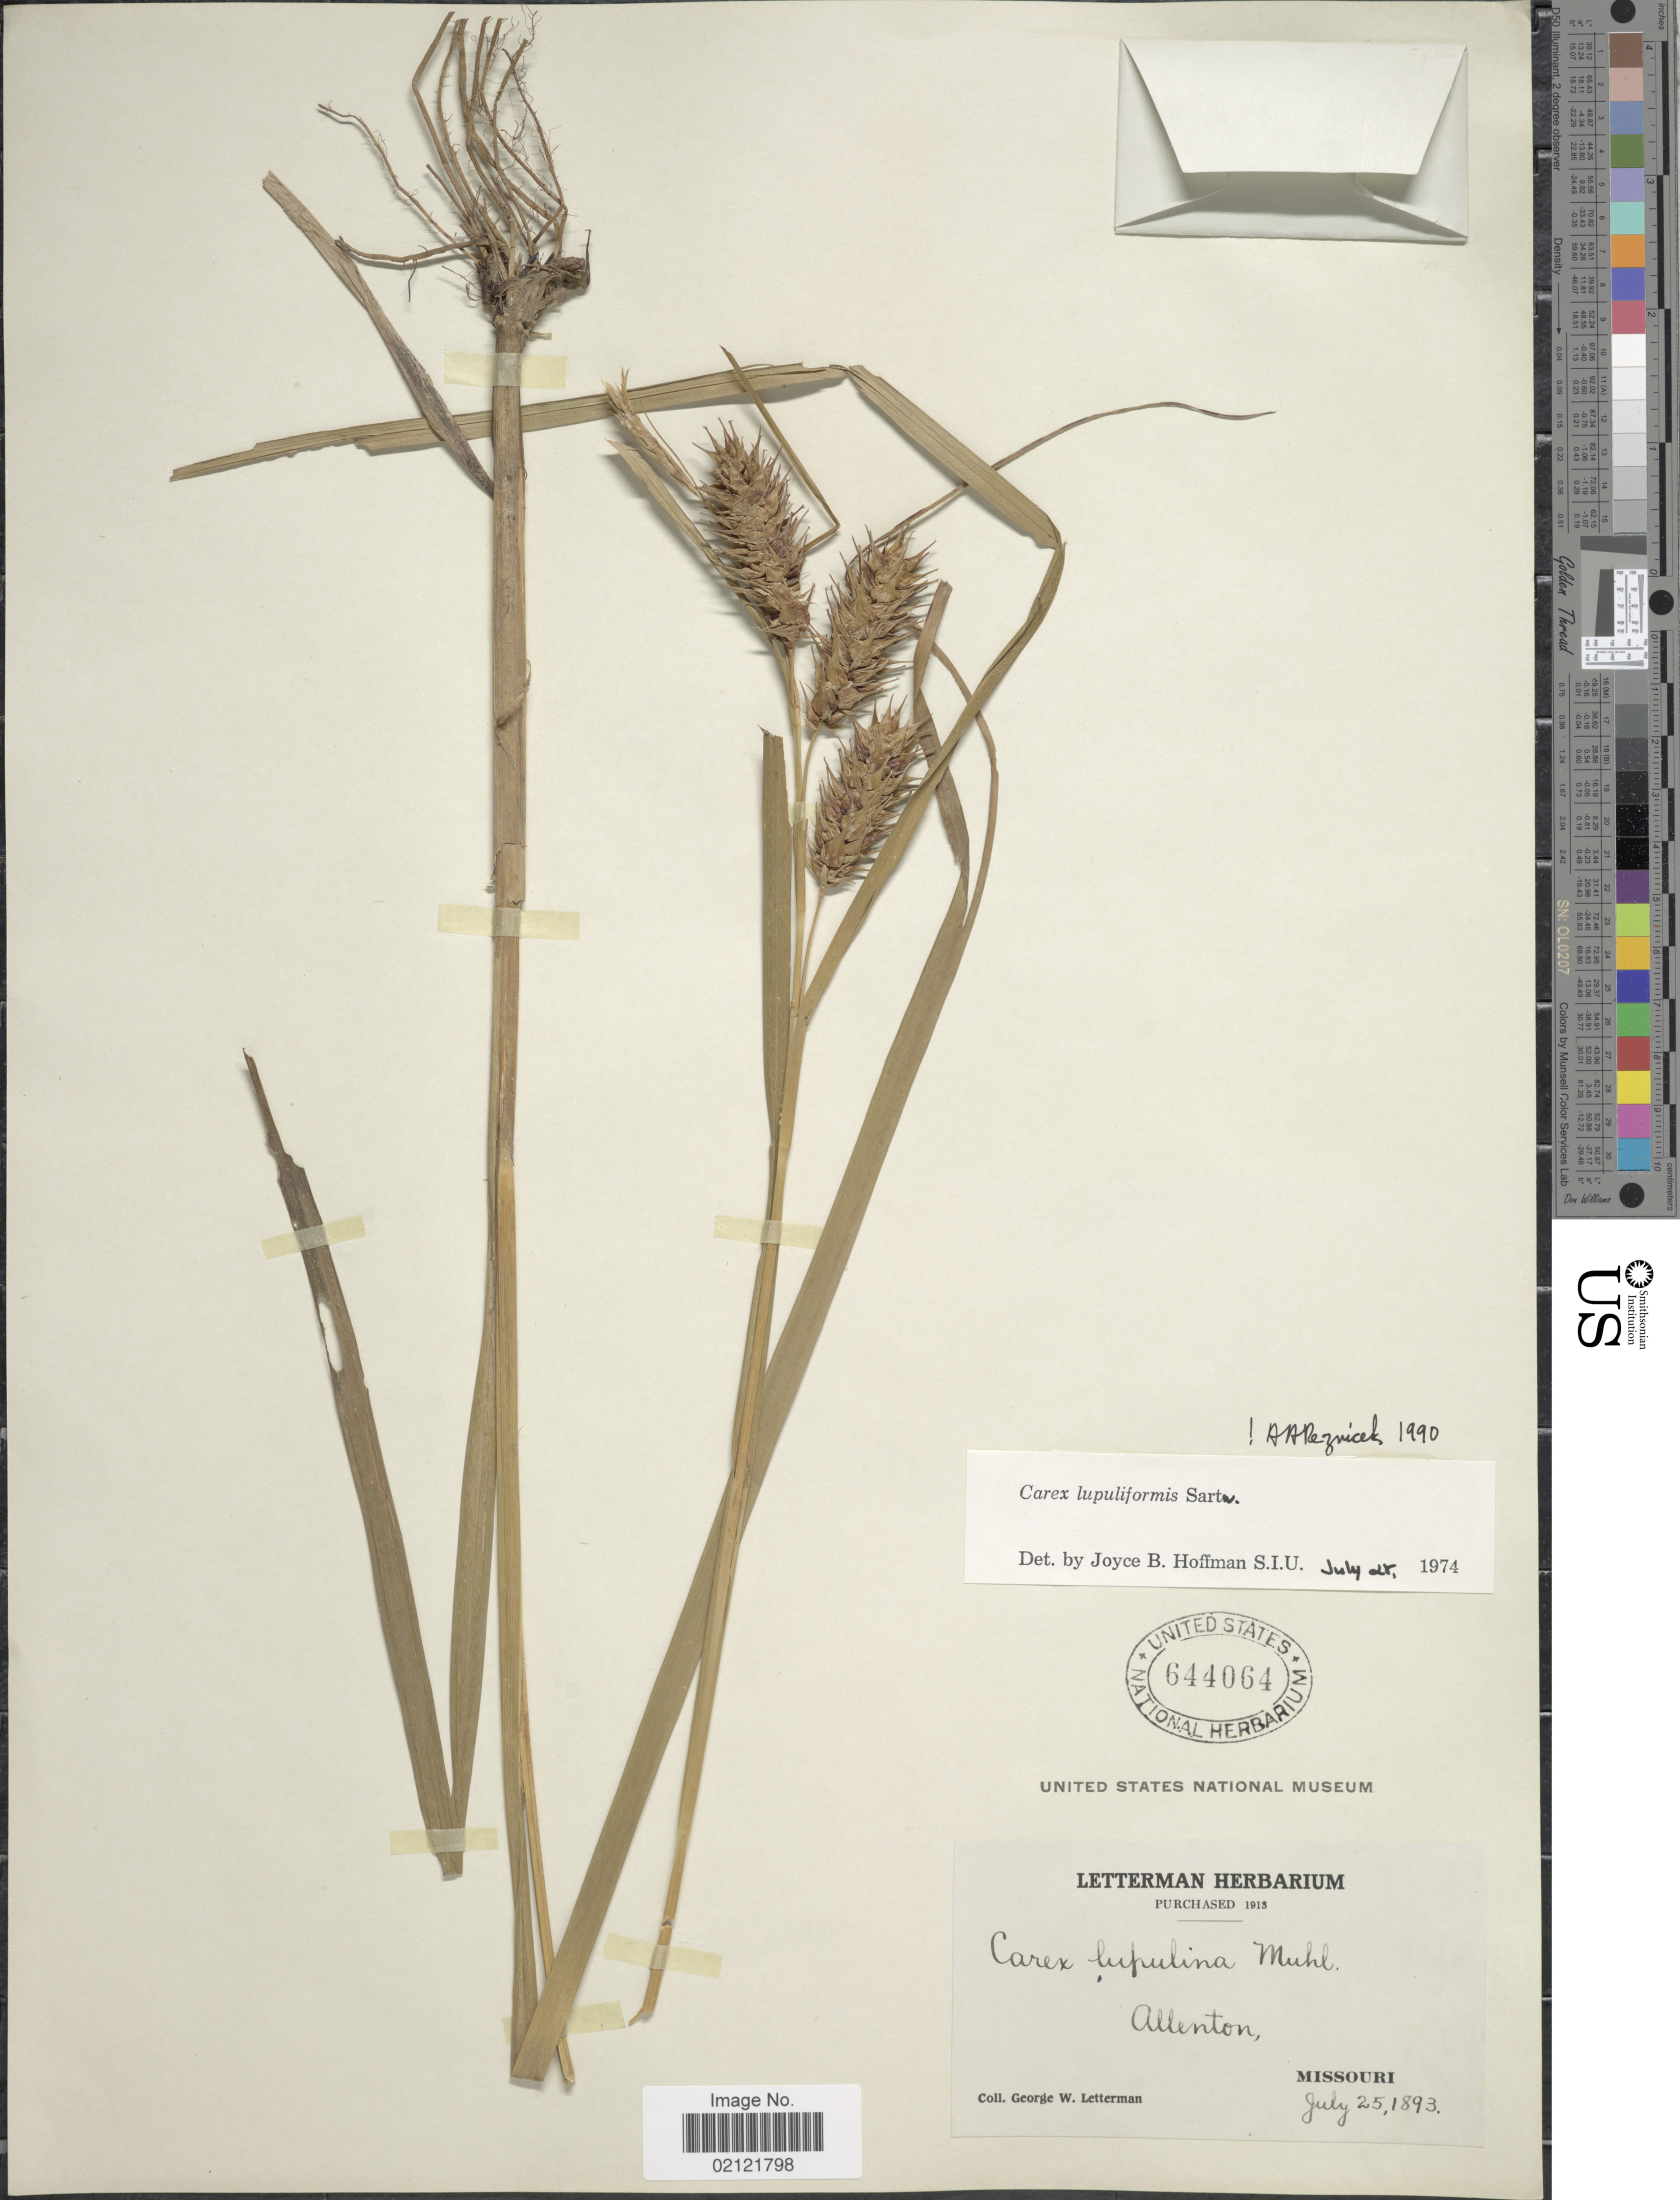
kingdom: Plantae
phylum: Tracheophyta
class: Liliopsida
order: Poales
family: Cyperaceae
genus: Carex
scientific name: Carex lupuliformis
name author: Sartwell ex Dewey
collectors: G. W. Letterman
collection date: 1893-07-25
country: United States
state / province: Missouri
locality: Allenton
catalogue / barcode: US 644064